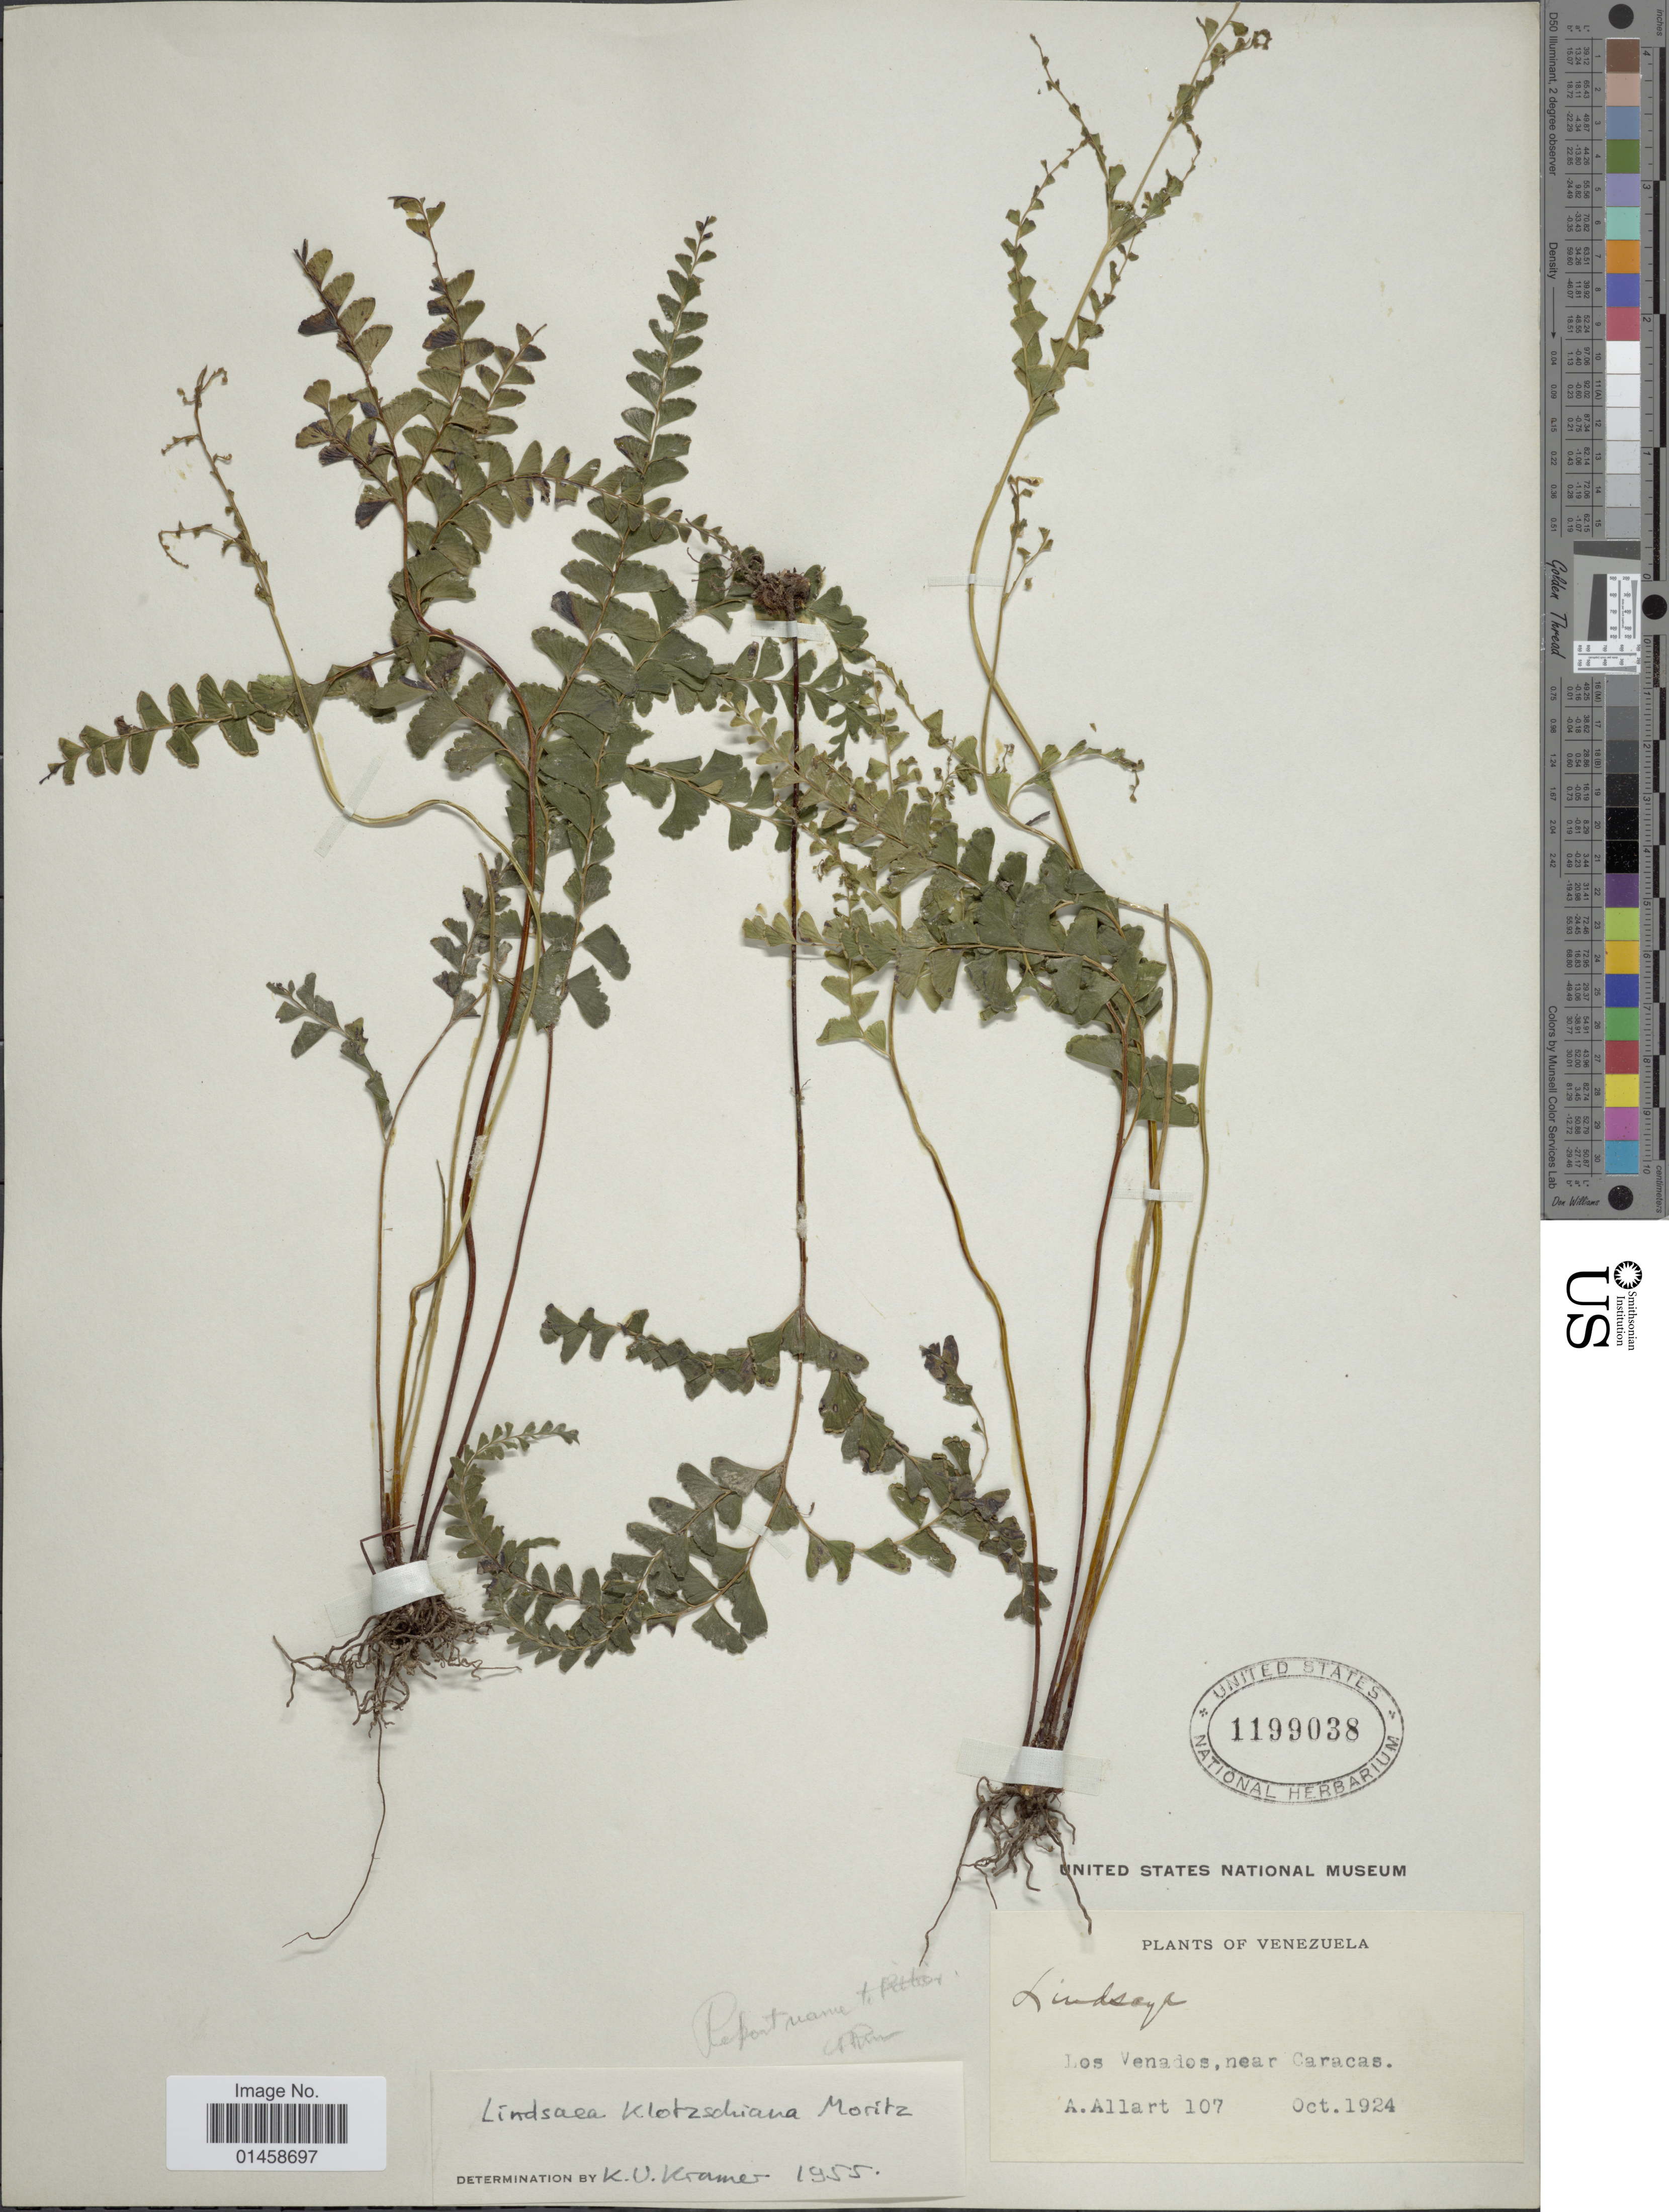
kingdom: Plantae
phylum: Tracheophyta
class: Polypodiopsida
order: Polypodiales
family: Lindsaeaceae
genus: Lindsaea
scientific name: Lindsaea klotzchiana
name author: Moritz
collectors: A. Allart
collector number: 107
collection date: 1924-10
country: Venezuela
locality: Los Venados, near Caracas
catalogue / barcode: US 1199038